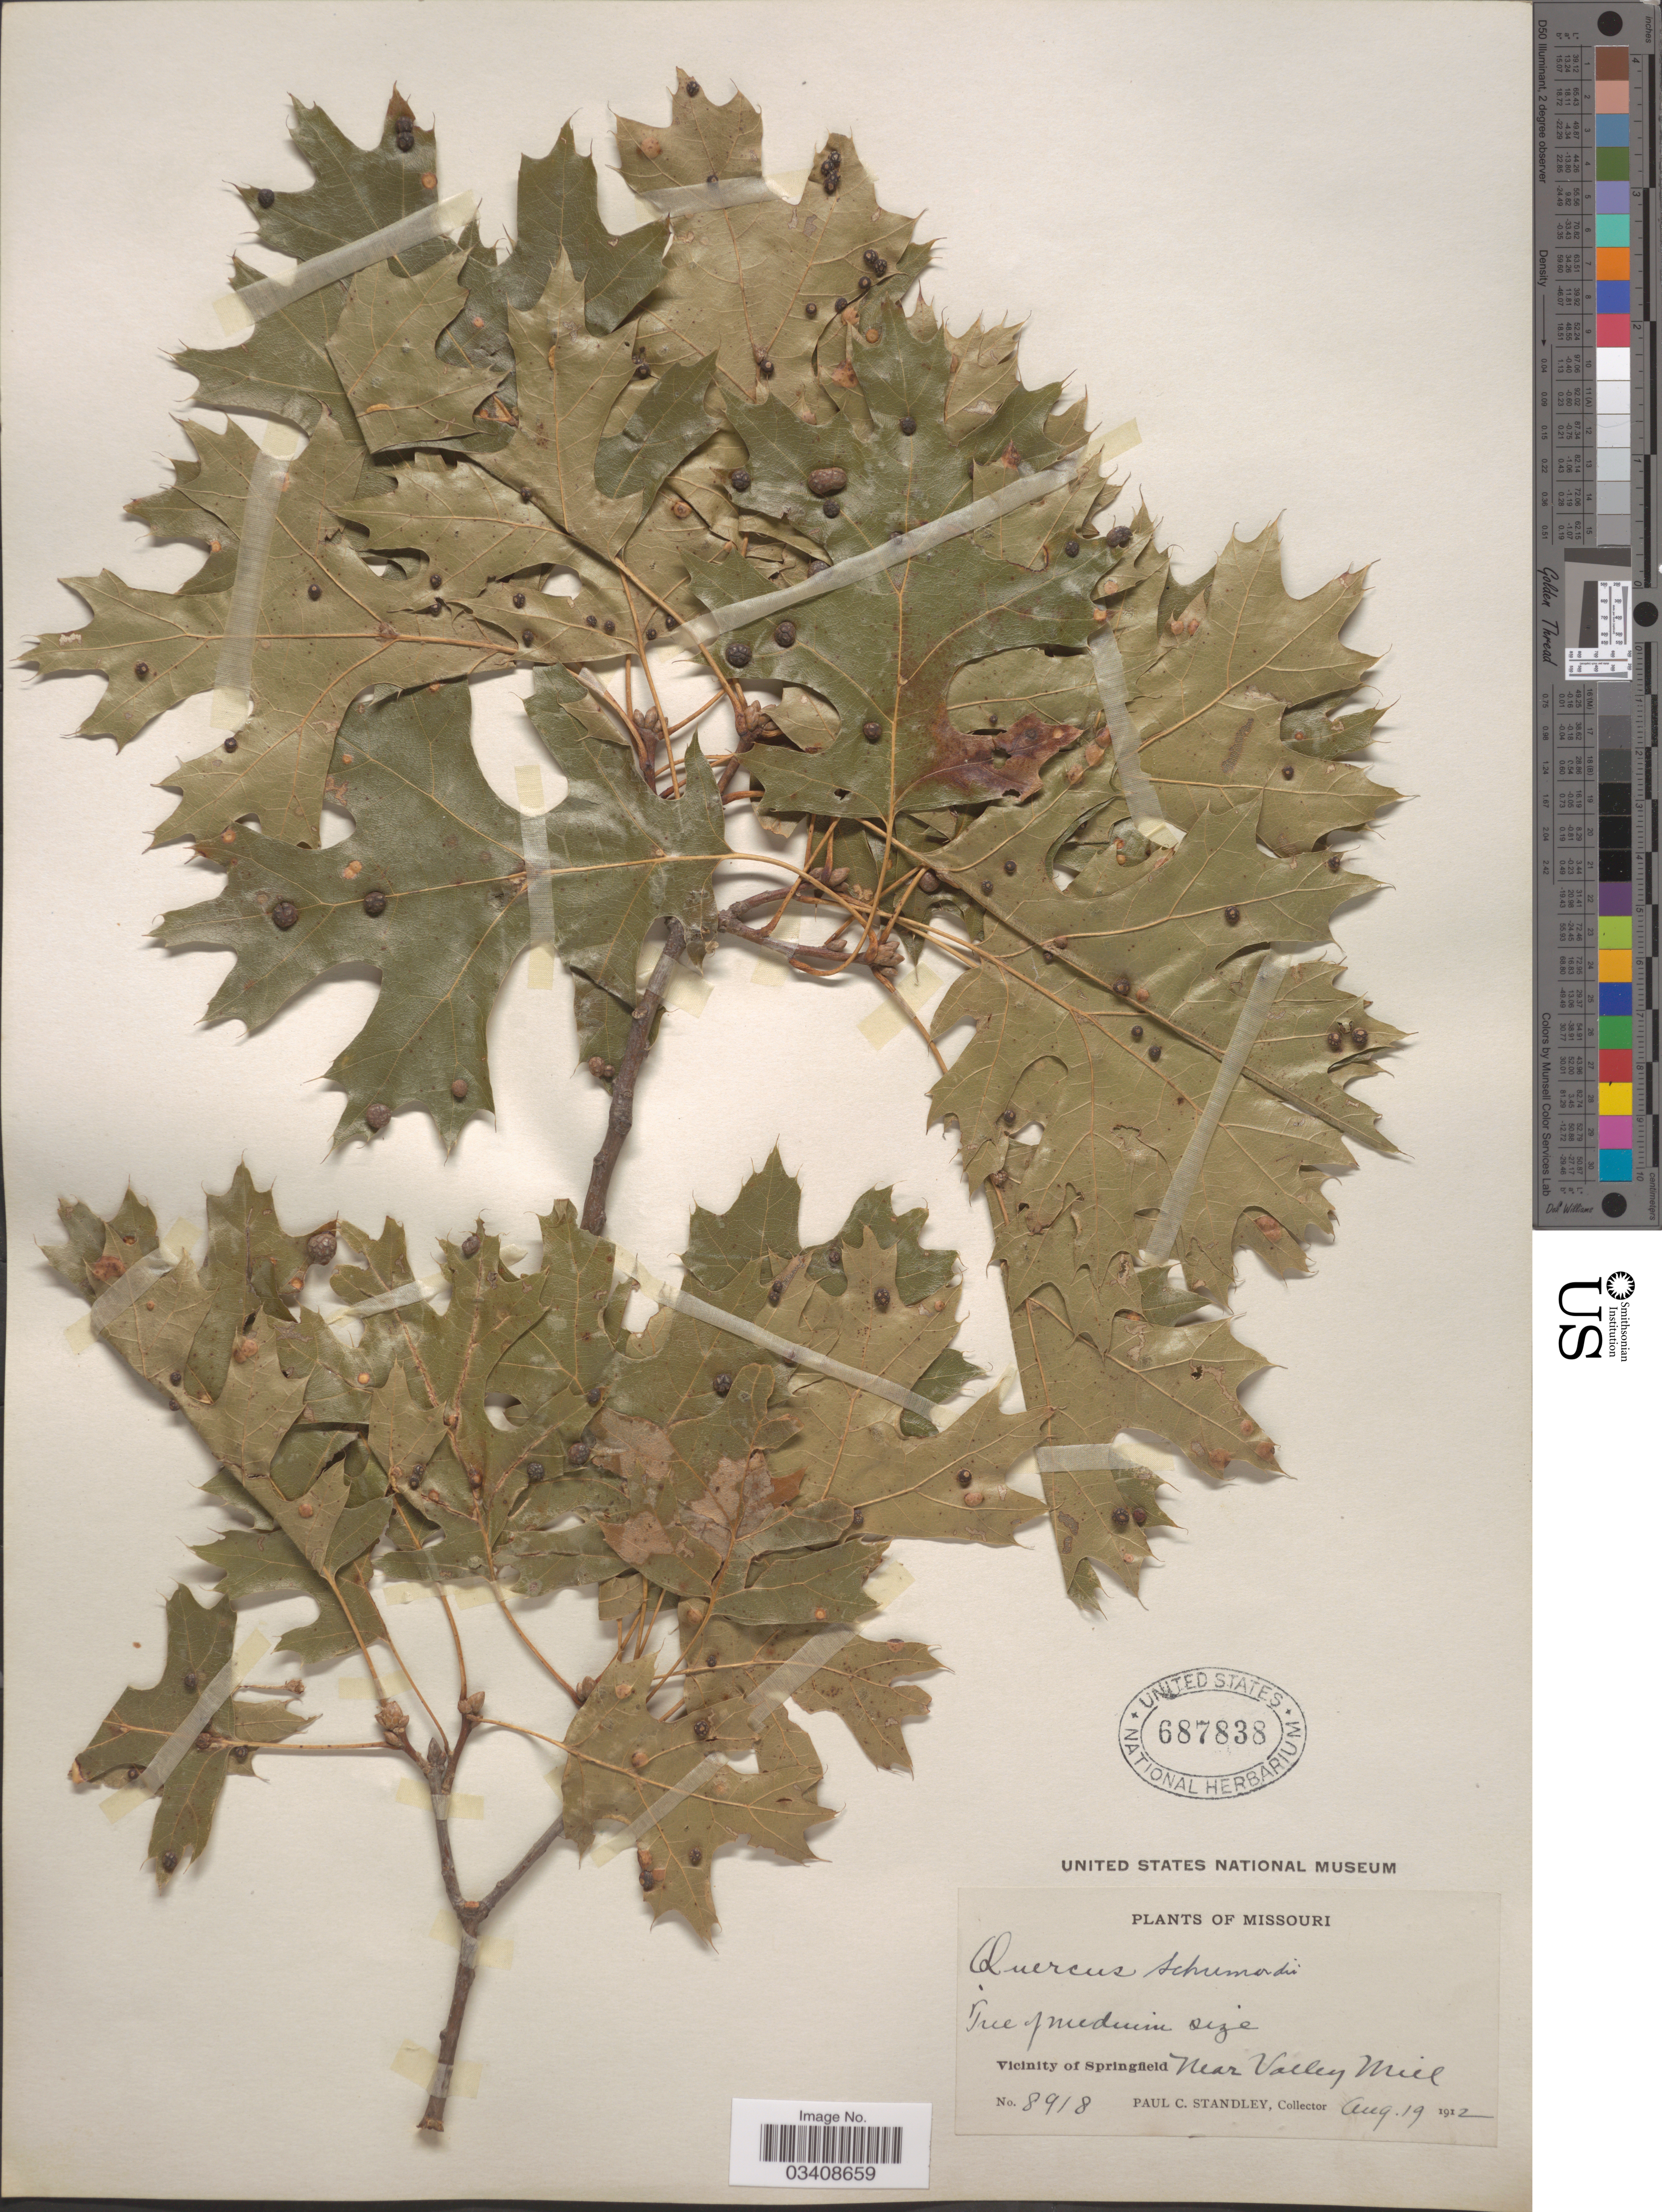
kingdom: Plantae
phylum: Tracheophyta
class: Magnoliopsida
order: Fagales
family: Fagaceae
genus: Quercus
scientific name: Quercus shumardii var. schneckii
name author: (Britton) Sarg.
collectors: P. C. Standley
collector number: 8918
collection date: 1912-08-19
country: United States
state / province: Missouri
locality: Vicinity of Springfield. Near Valley Miel.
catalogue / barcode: US 687838